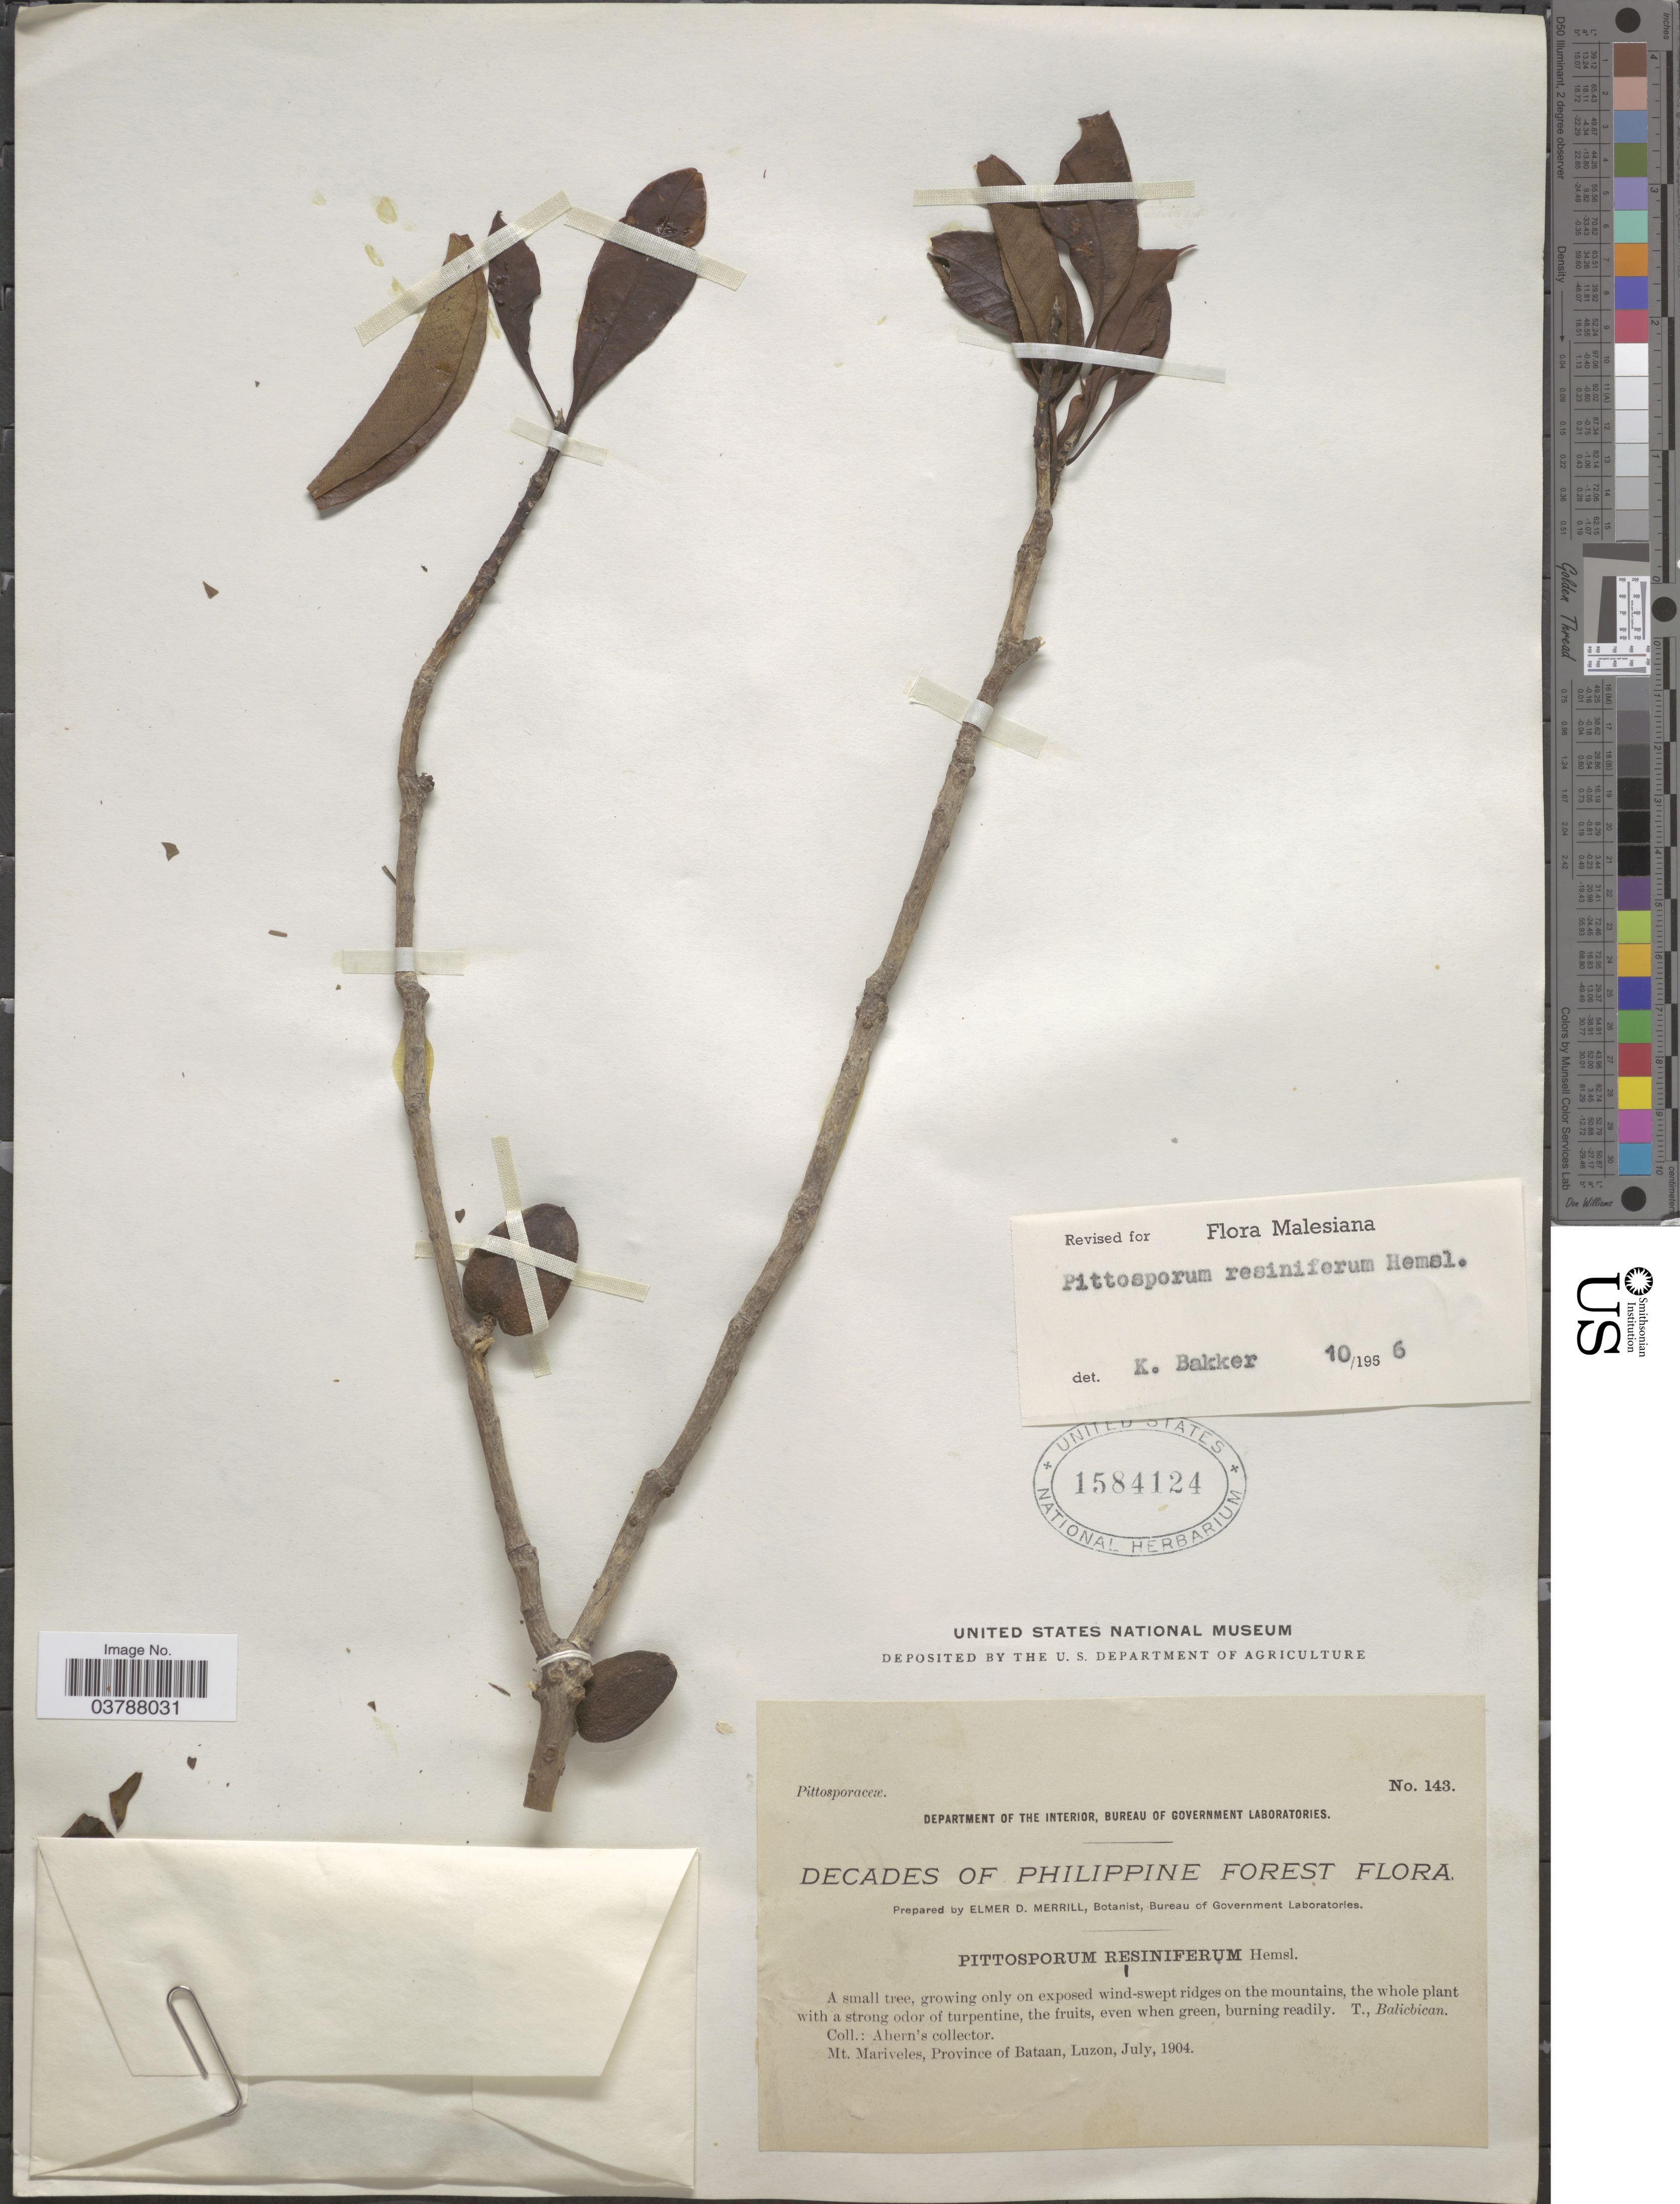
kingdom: Plantae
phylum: Tracheophyta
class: Magnoliopsida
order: Apiales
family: Pittosporaceae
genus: Pittosporum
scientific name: Pittosporum resiniferum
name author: Hemsl.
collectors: Ahern's collector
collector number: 143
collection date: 1904-07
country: Philippines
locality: Mt. Mariveles, Province of Bataan, Luzon.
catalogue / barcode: US 1584124